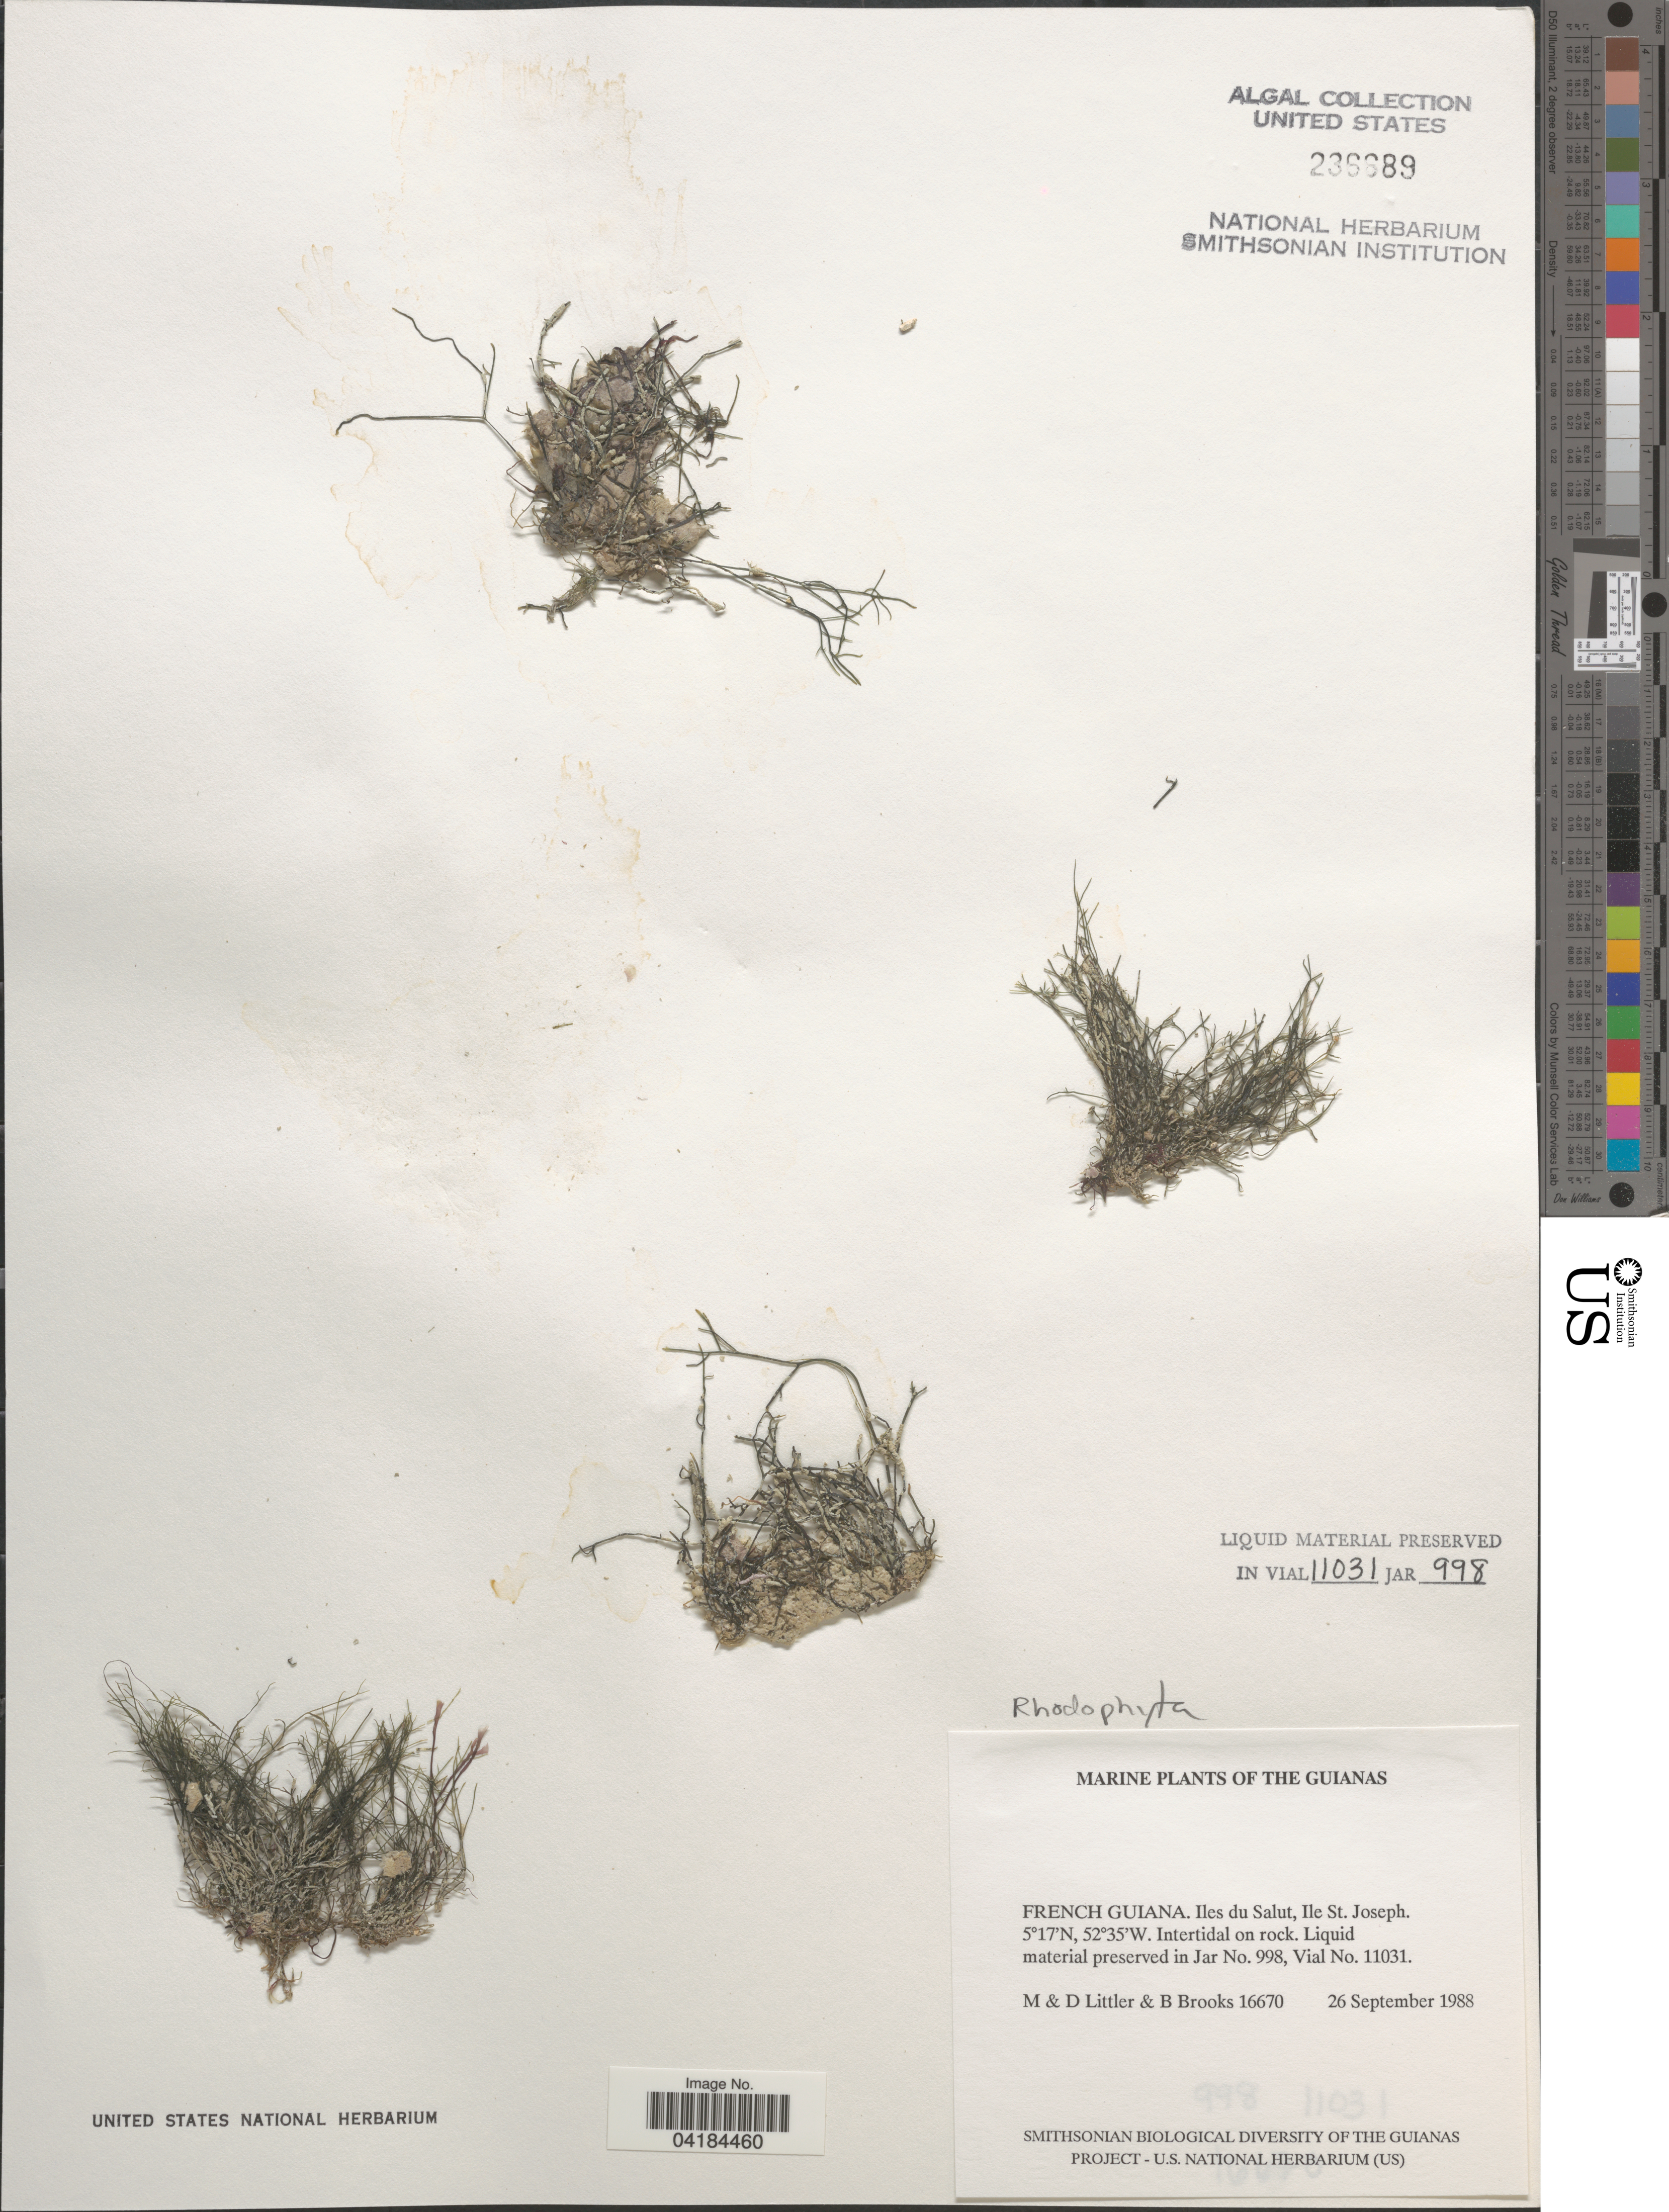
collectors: M. Littler, D. S. Littler & B. Brooks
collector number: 16670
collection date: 1988-09-26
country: French Guiana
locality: The Guianas. Iles du Salut, Ile St. Joseph.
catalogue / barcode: US 236689